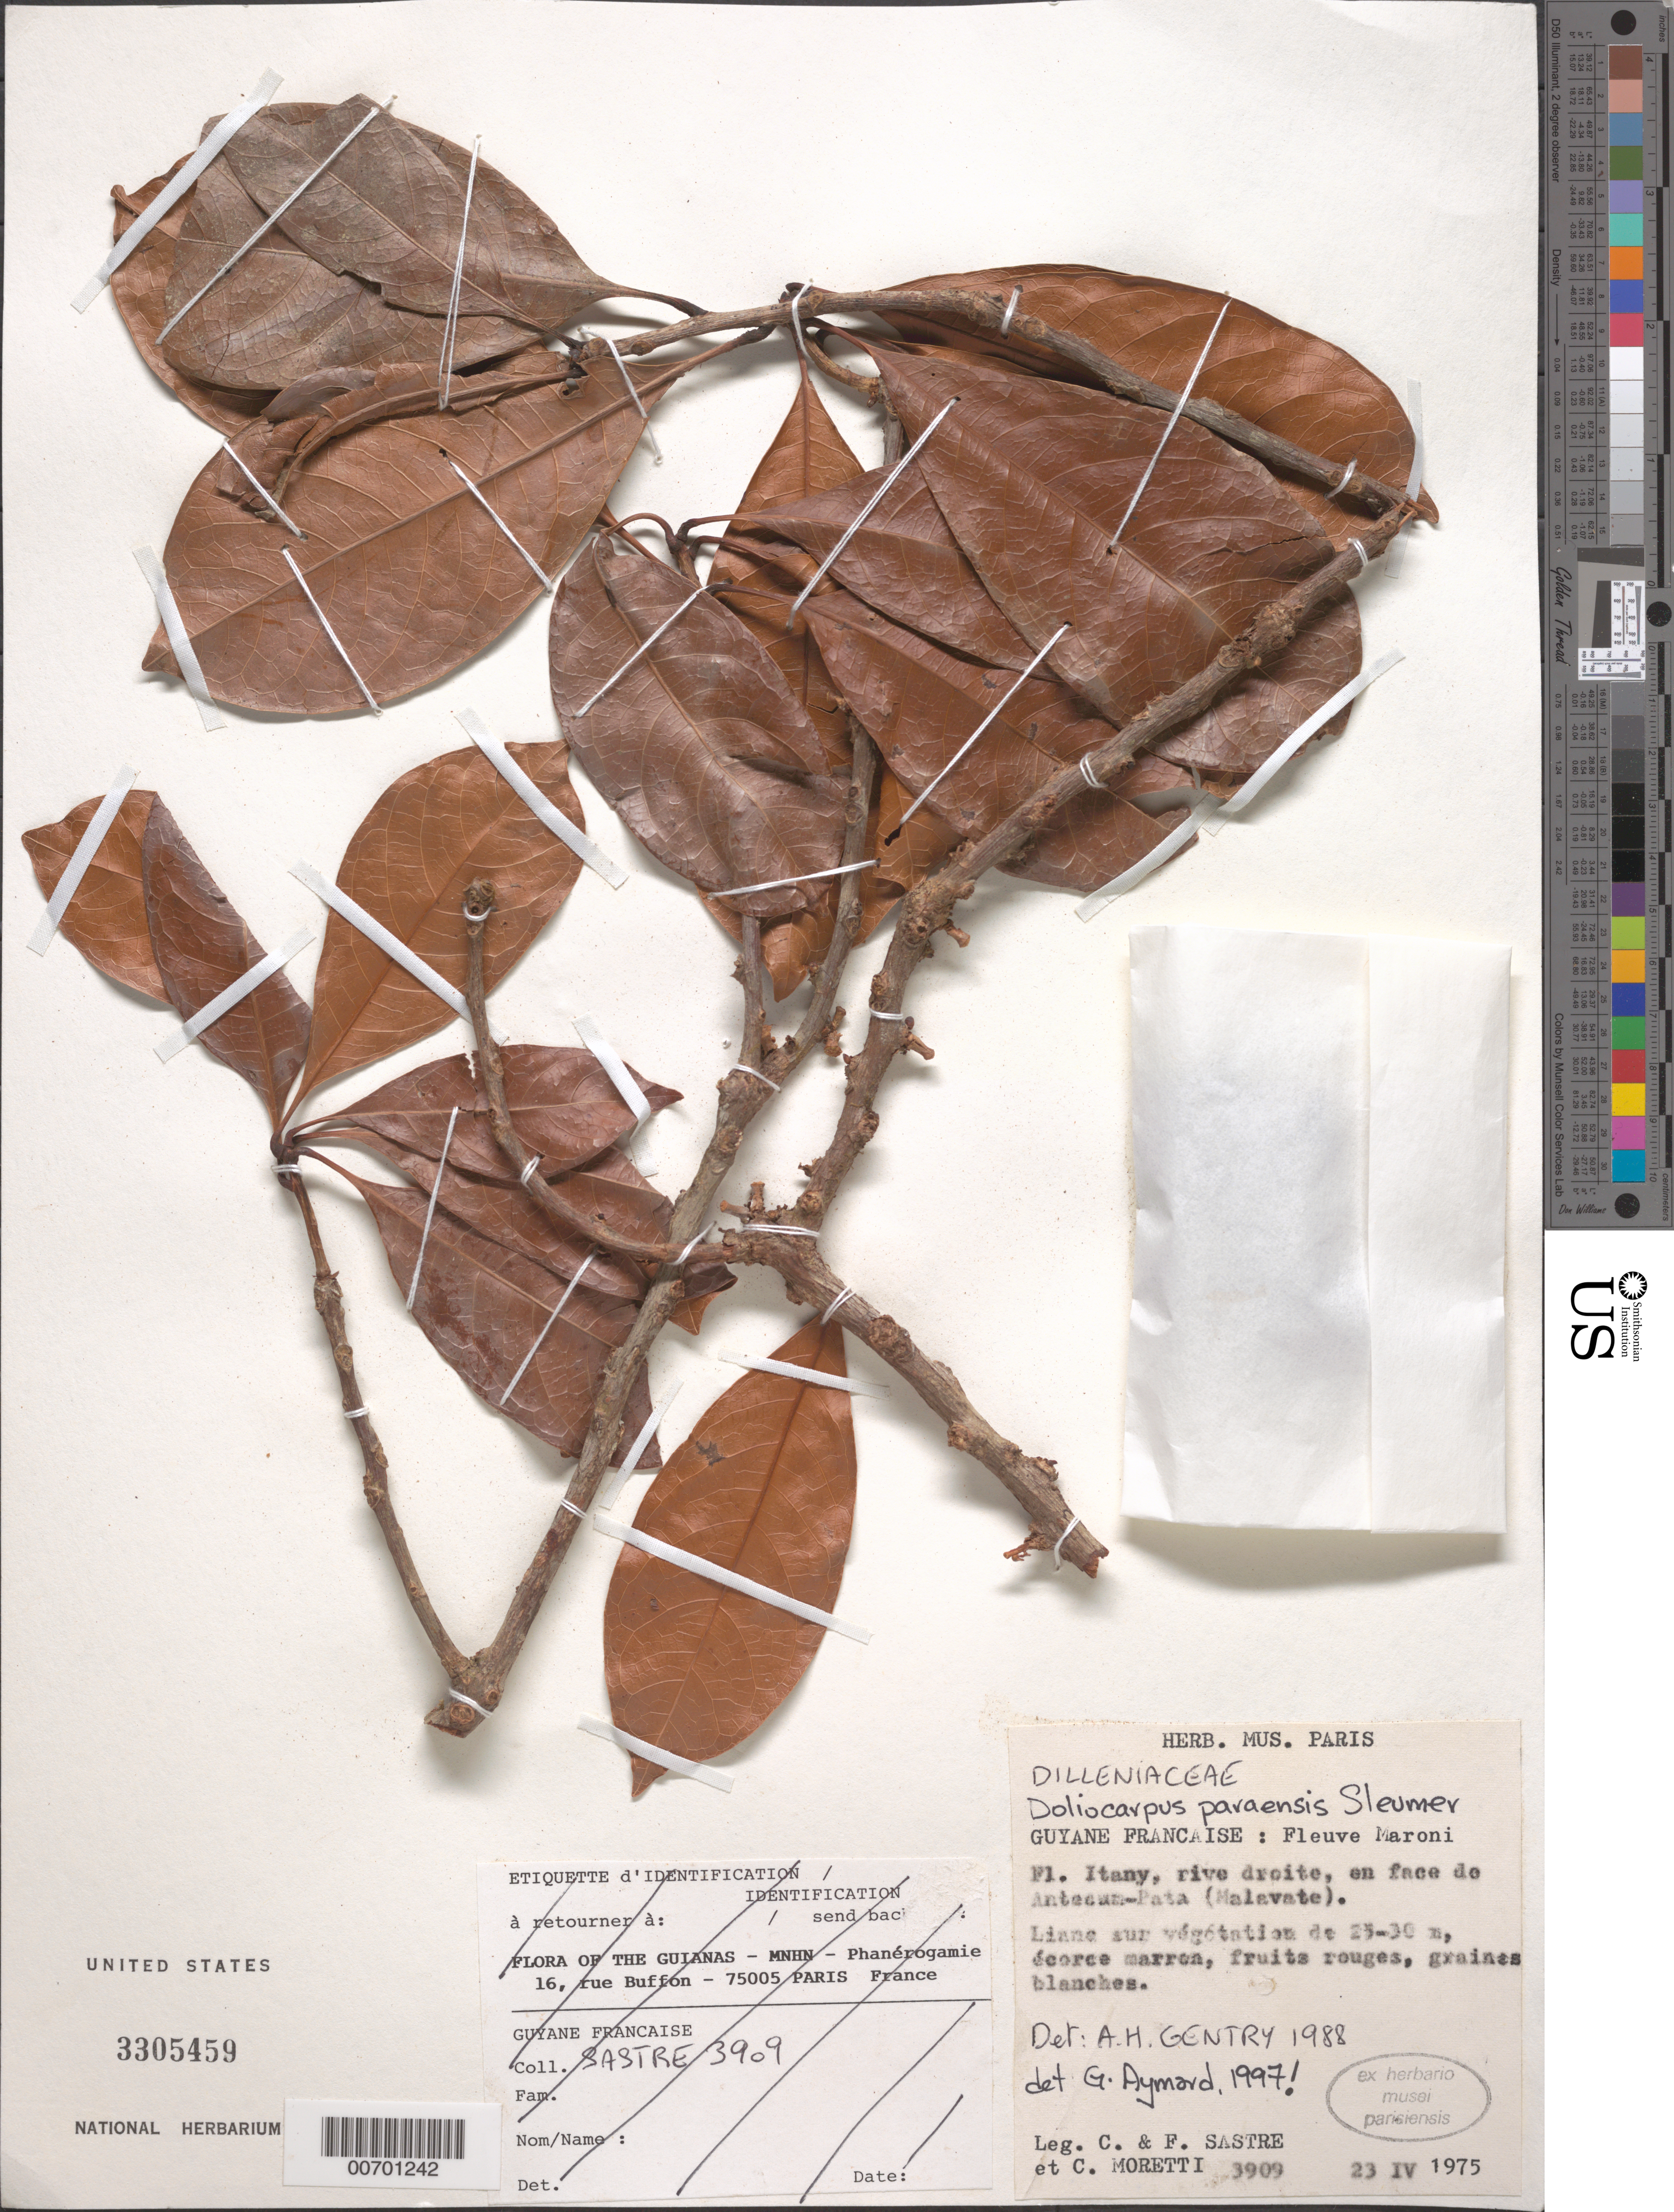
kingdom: Plantae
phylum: Tracheophyta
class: Magnoliopsida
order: Dilleniales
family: Dilleniaceae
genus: Doliocarpus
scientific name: Doliocarpus paraensis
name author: Sleumer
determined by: Aymard C., G. A., (PORT), Univ. Nac. Exp. de los Llanos Ezequiel Zamora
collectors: C. H. L. Sastre, F. Sastre & C. Moretti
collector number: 3909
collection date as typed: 23-Apr-75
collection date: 1975-04-23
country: French Guiana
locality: Maroni R., Itany R.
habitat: Riverbank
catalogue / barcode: US 3305459